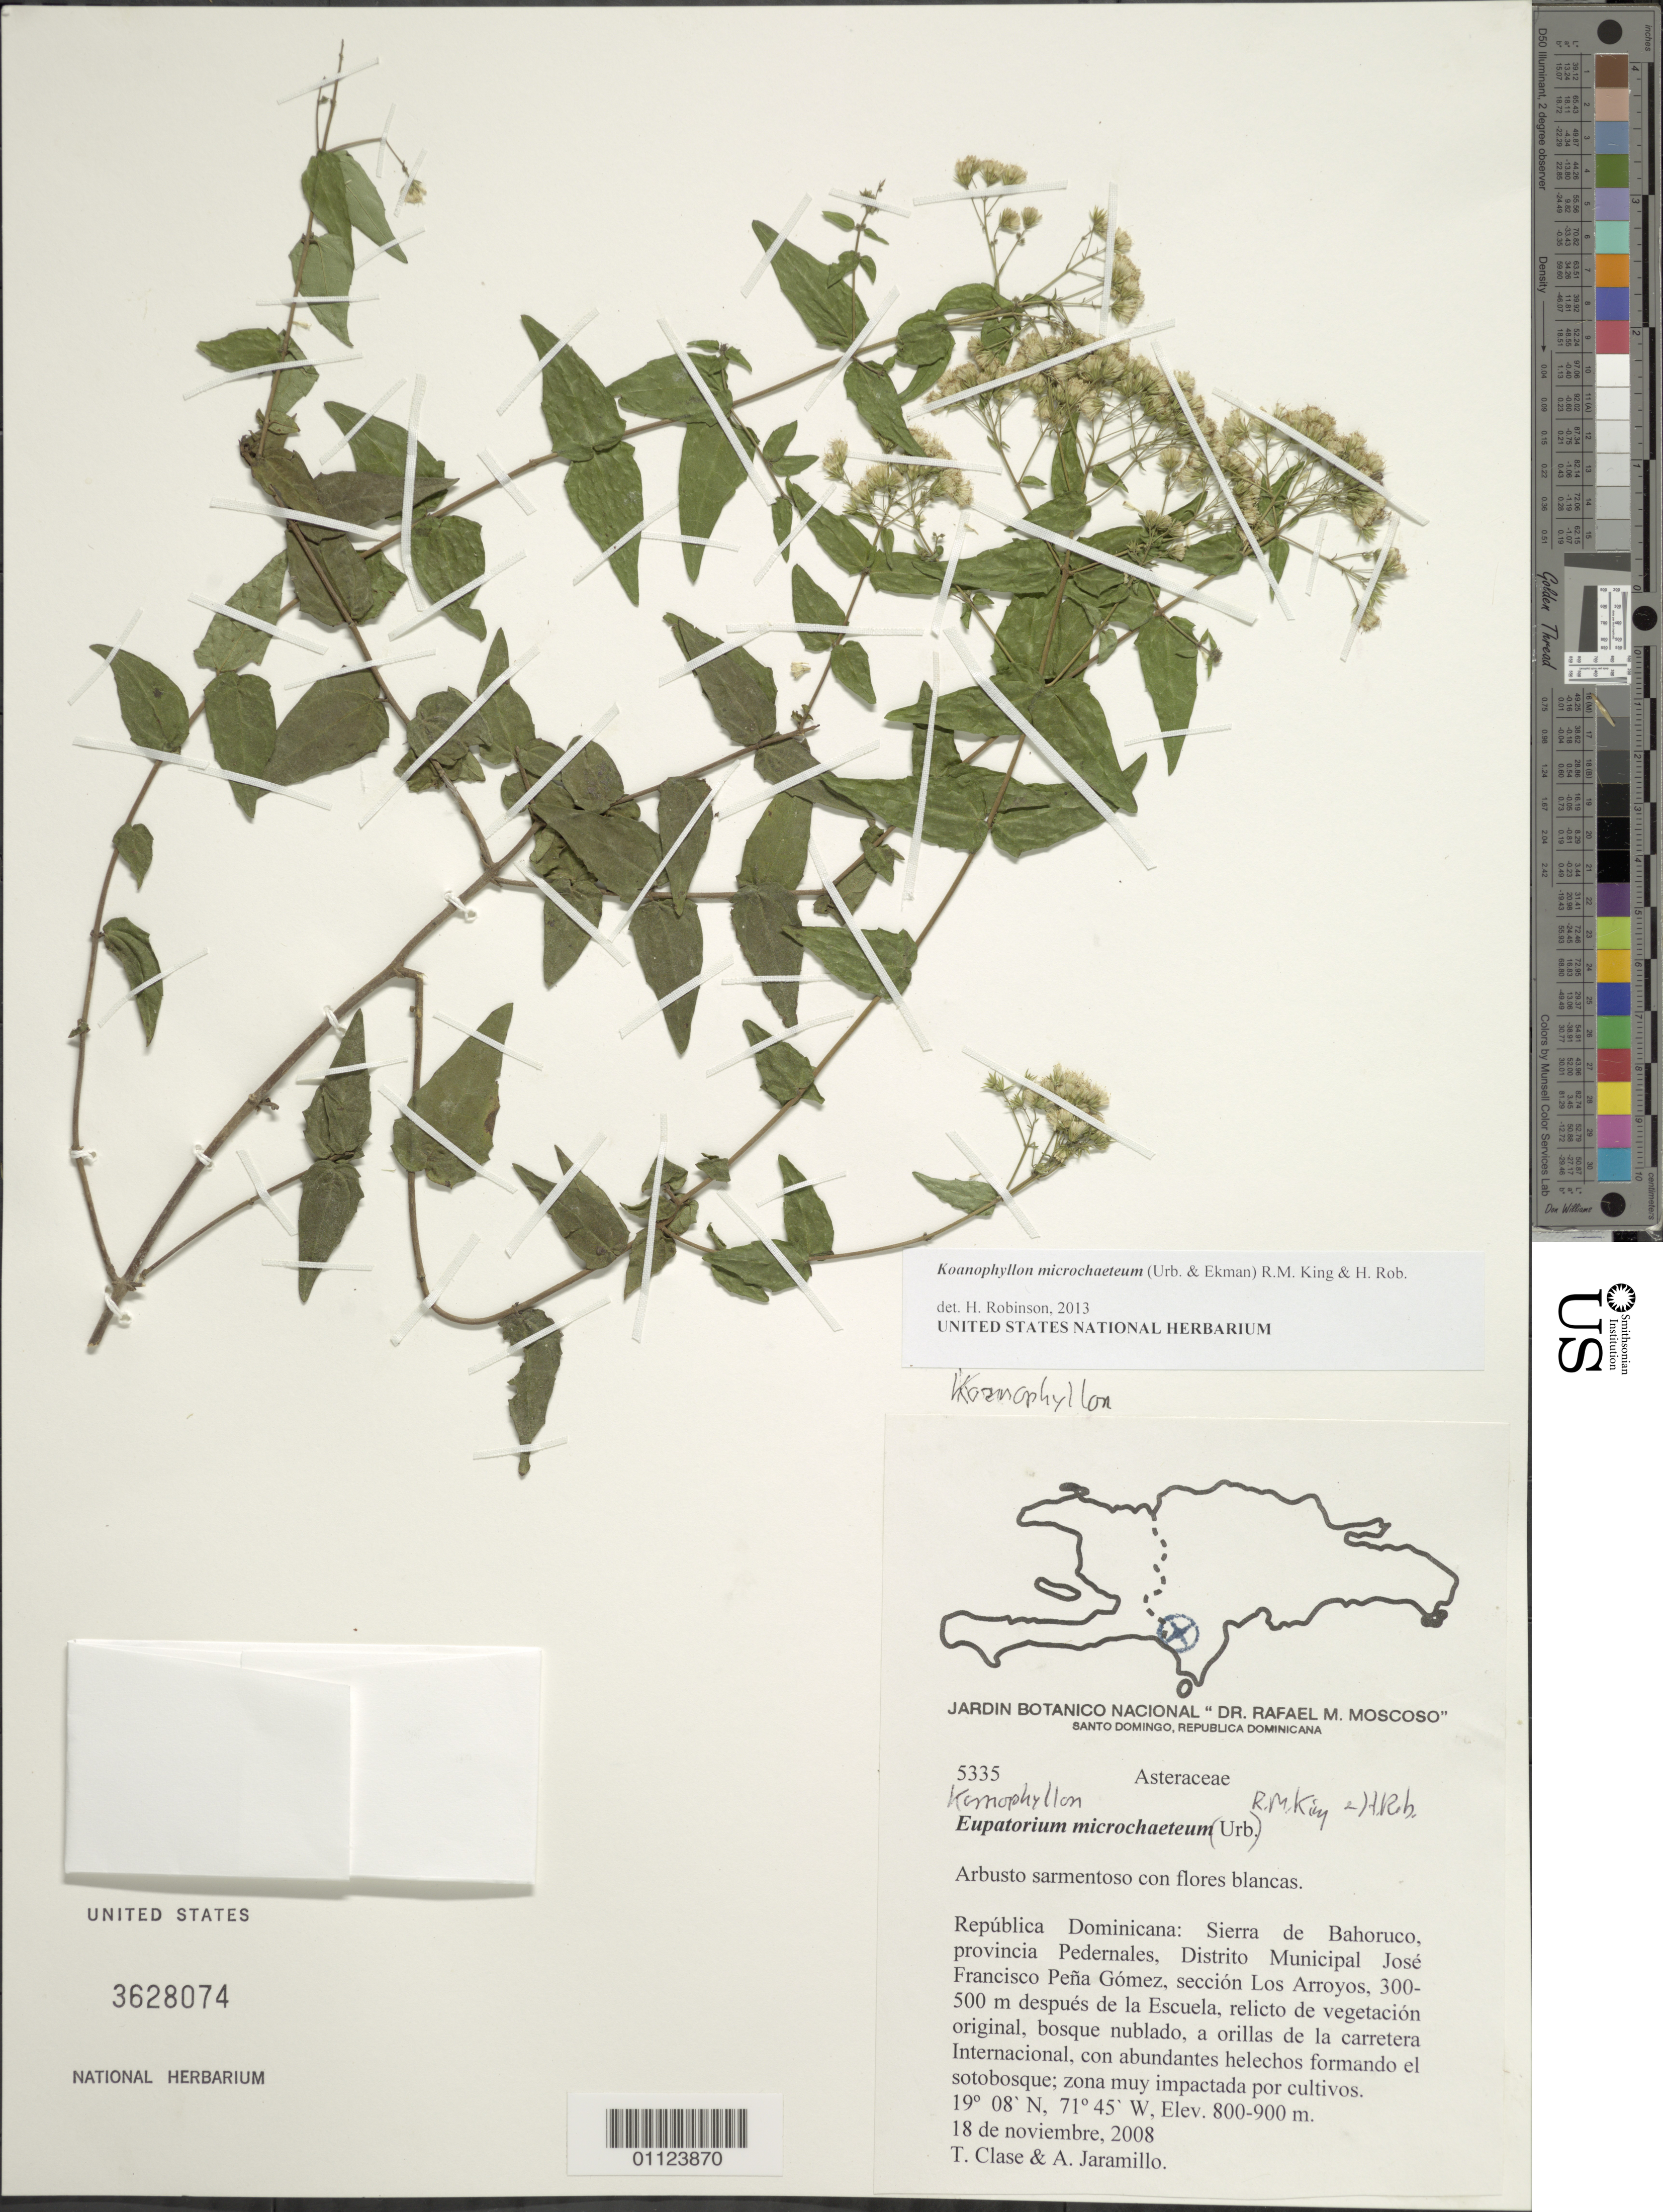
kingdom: Plantae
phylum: Tracheophyta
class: Magnoliopsida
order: Asterales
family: Asteraceae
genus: Koanophyllon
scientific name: Koanophyllon microchaetum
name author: (Urb. & Ekman) R.M. King & H. Rob.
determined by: Robinson, Harold E., (US)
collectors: T. Clase & A. Jaramillo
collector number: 5335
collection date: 2008-11-18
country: Dominican Republic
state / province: Pedernales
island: Hispaniola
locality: Sierra de Bahoruco, Distrito Municipal José Francisco Peña Gómez, sección Los Arroyos, 300-500 m después de la Escuela.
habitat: Relicto de vegetación original, bosque nublado, a orillas de la carretera Internacional, con abundantes helechos formando el sotobosque; zona muy impactada por cultivos.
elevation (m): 800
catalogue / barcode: US 3628074